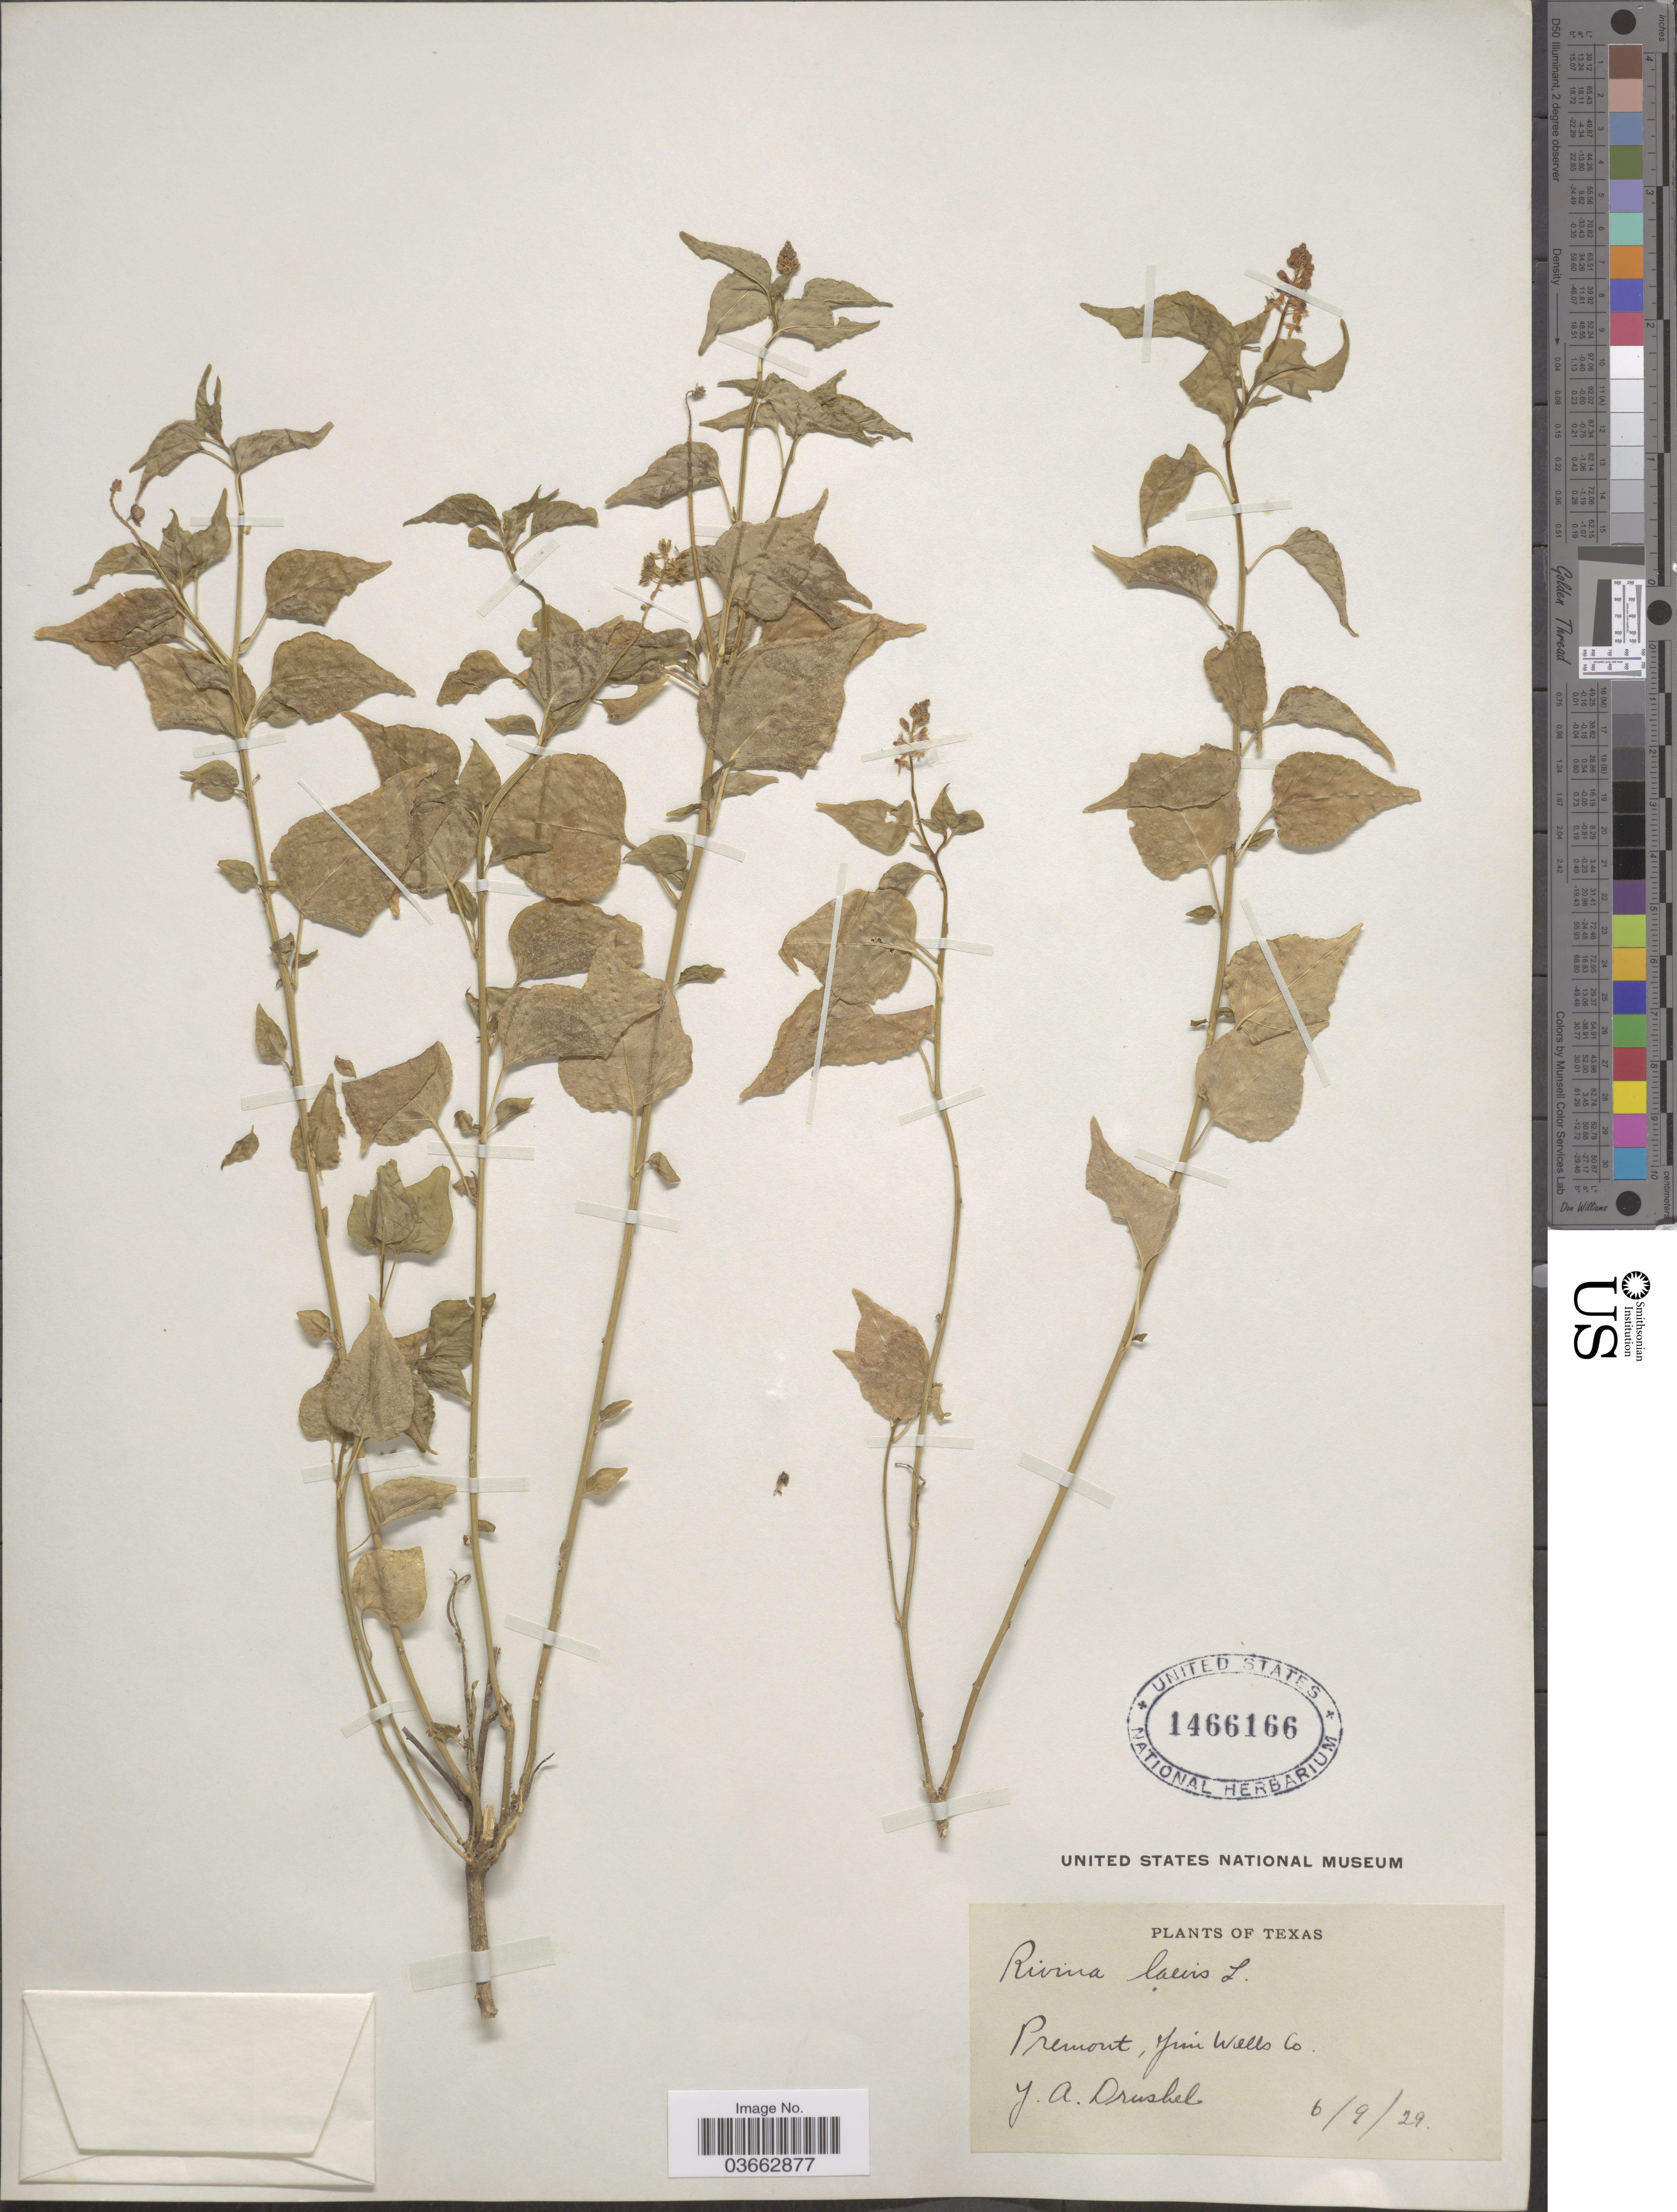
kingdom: Plantae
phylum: Tracheophyta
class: Magnoliopsida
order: Caryophyllales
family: Phytolaccaceae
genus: Rivina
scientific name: Rivina humilis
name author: L.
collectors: J. A. Drushel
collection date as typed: Transcribed d/m/y: 9/6/29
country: United States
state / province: Texas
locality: Premont, Jim Wells Co.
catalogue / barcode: US 1466166